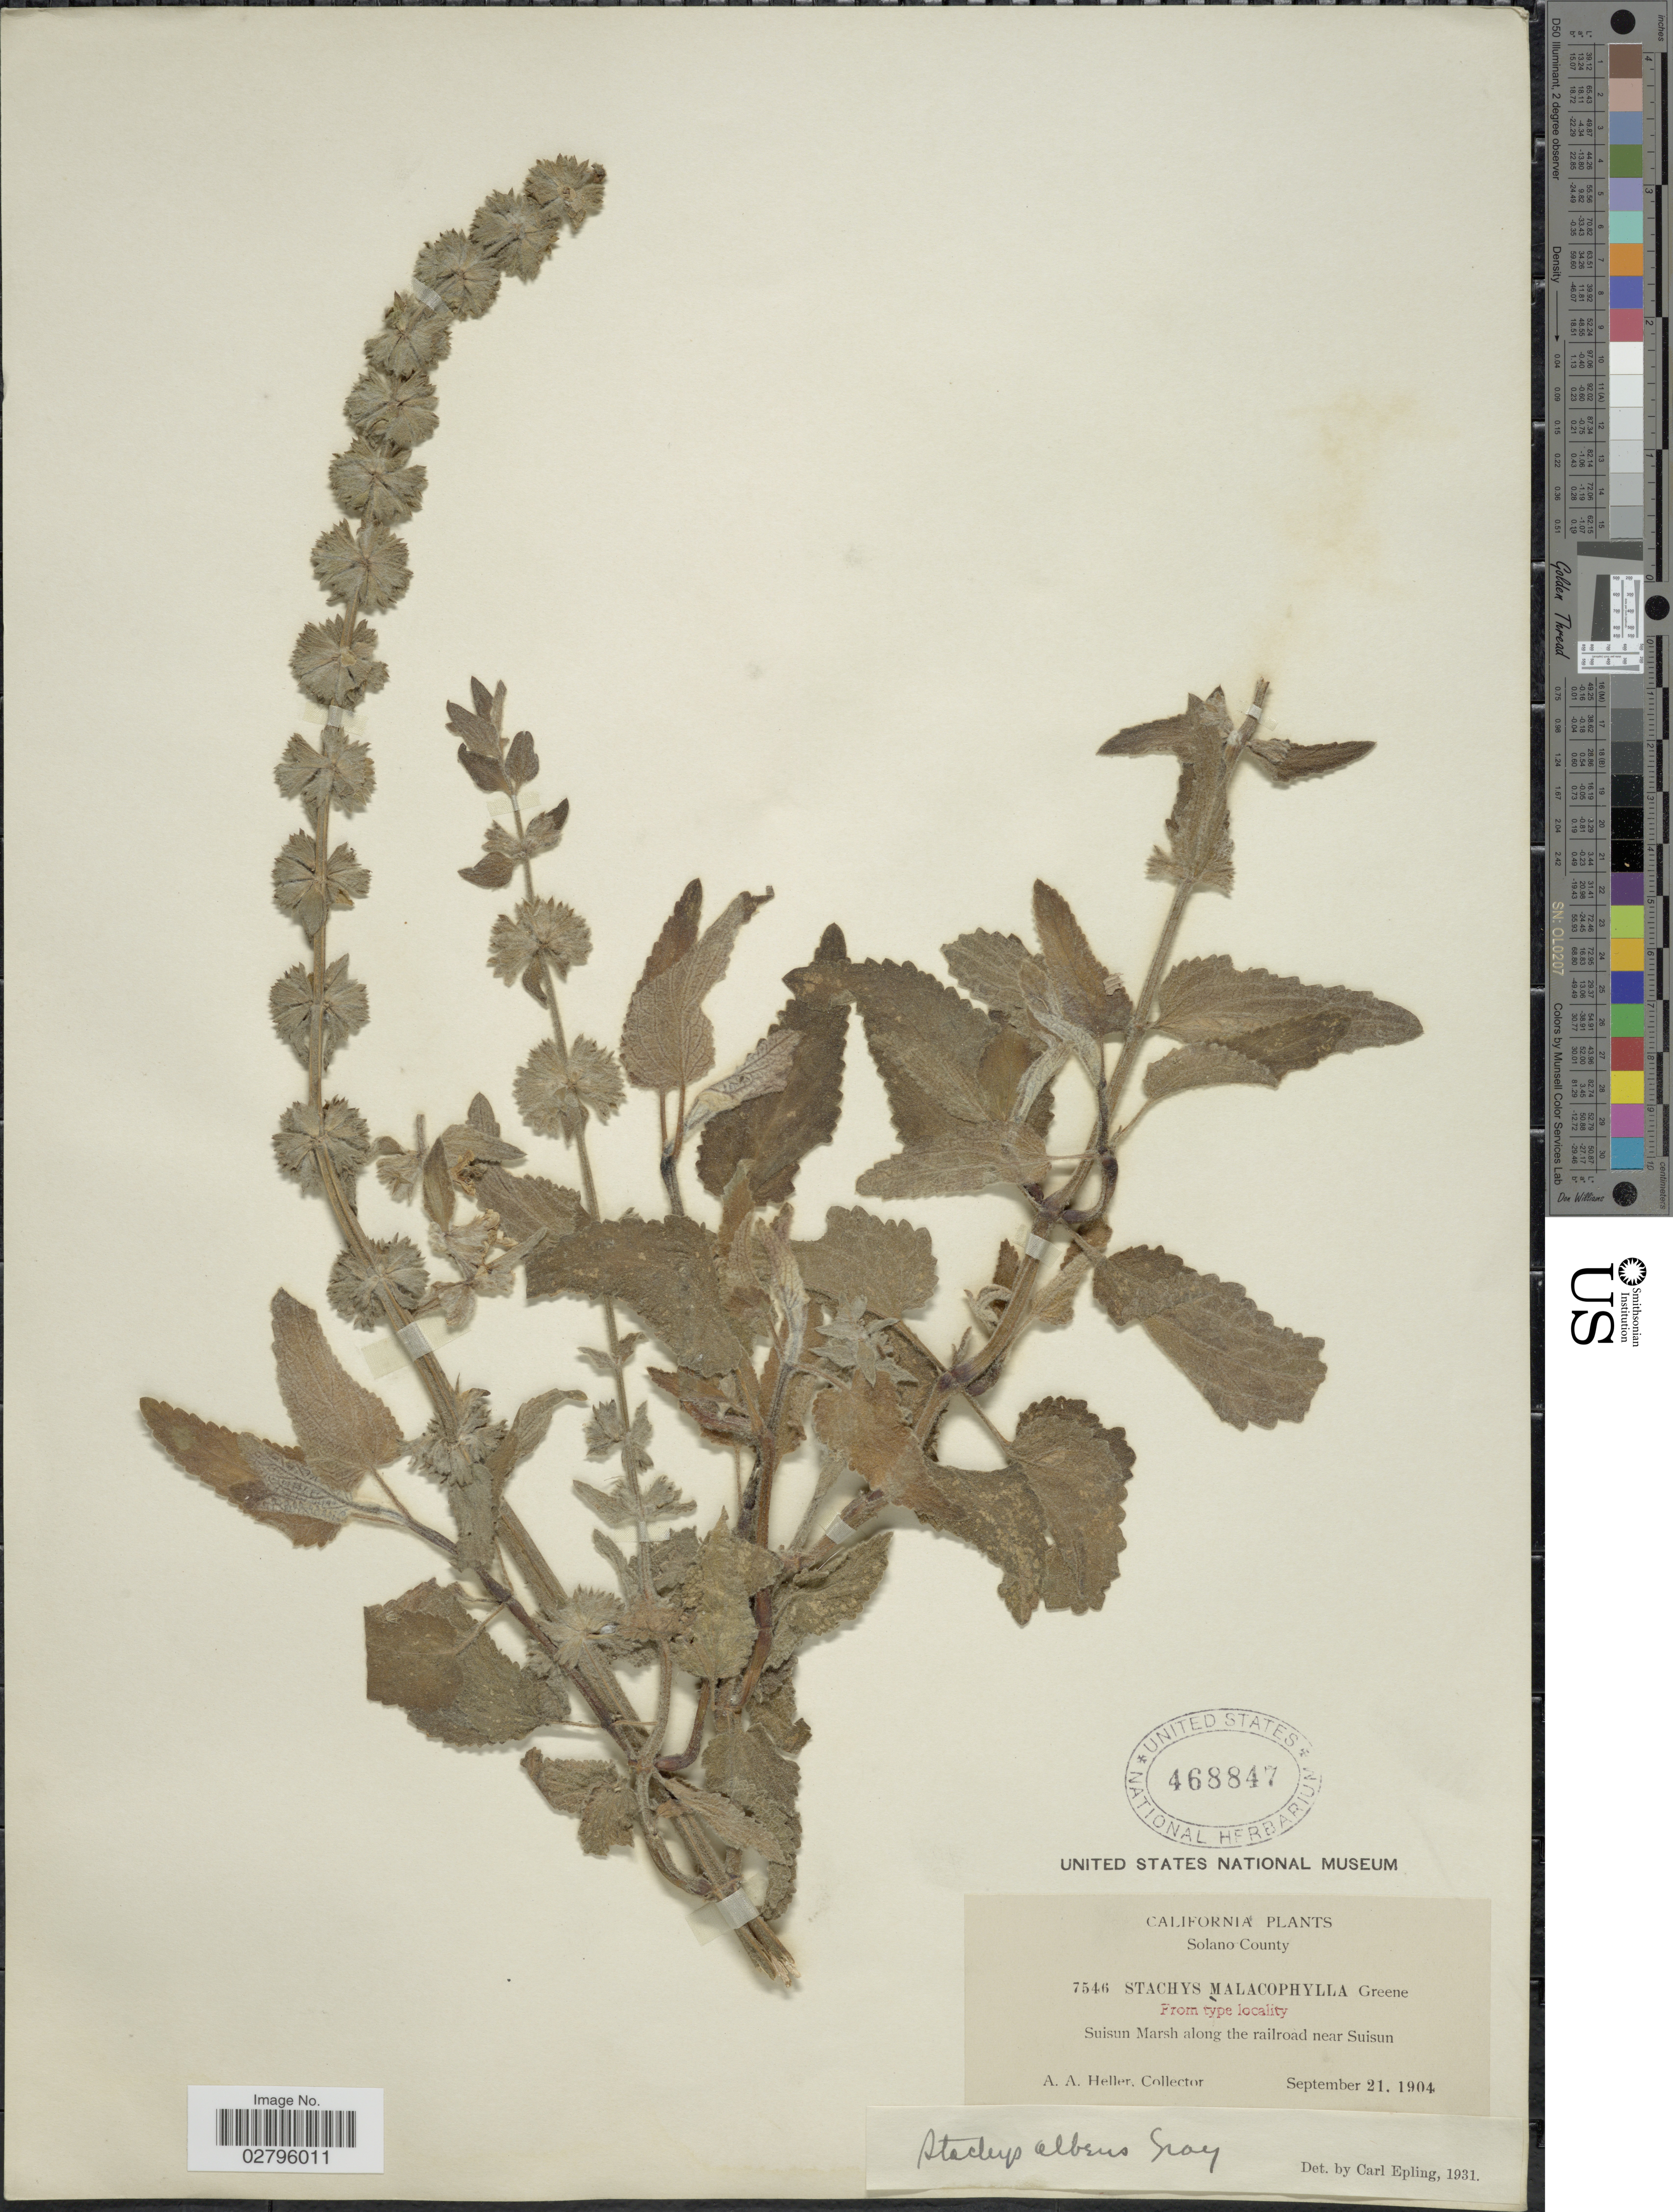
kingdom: Plantae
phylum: Tracheophyta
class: Magnoliopsida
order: Lamiales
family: Lamiaceae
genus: Stachys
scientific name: Stachys albens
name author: A. Gray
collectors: A. A. Heller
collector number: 7546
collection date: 1904-09-21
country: United States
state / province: California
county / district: Solano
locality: Solano County, Suisun Marsh along the railroad near Suisun.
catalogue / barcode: US 468847